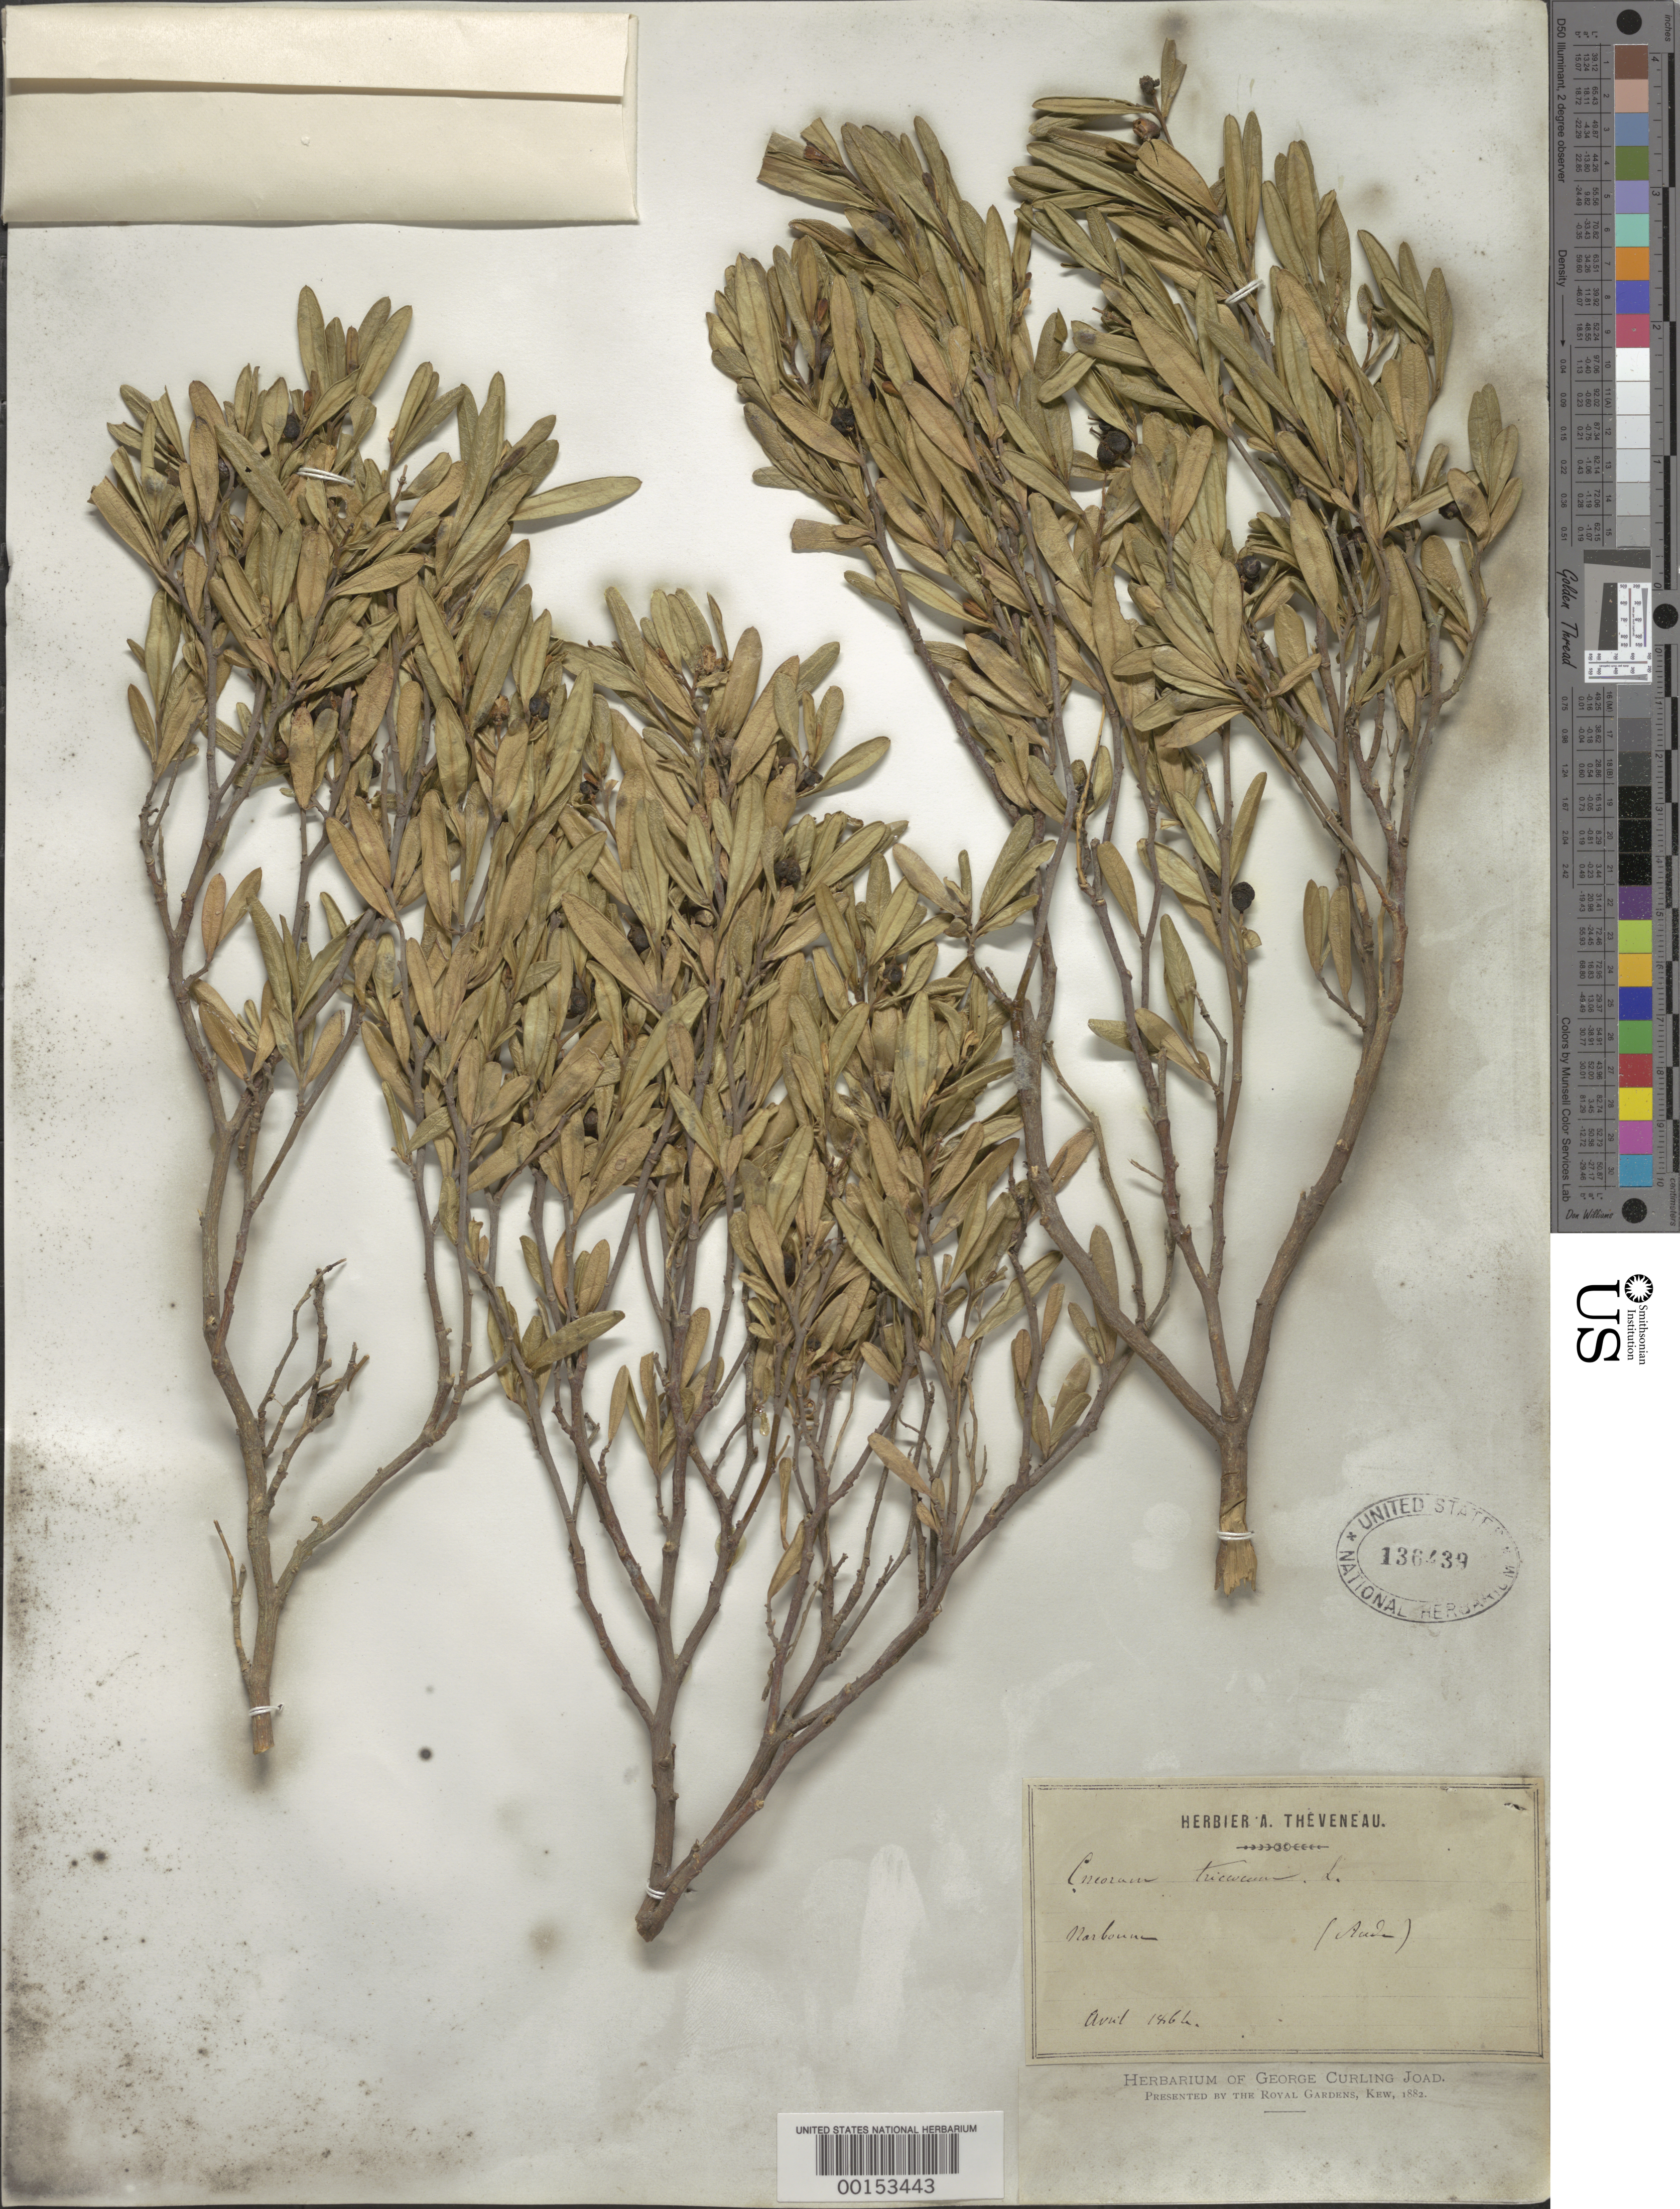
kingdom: Plantae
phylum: Tracheophyta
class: Magnoliopsida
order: Sapindales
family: Rutaceae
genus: Cneorum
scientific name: Cneorum tricoccon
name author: L.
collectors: ex herb. A. Theveneau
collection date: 1866-04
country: France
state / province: Occitanie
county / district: Aude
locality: Narbour (Aude).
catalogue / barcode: US 136439